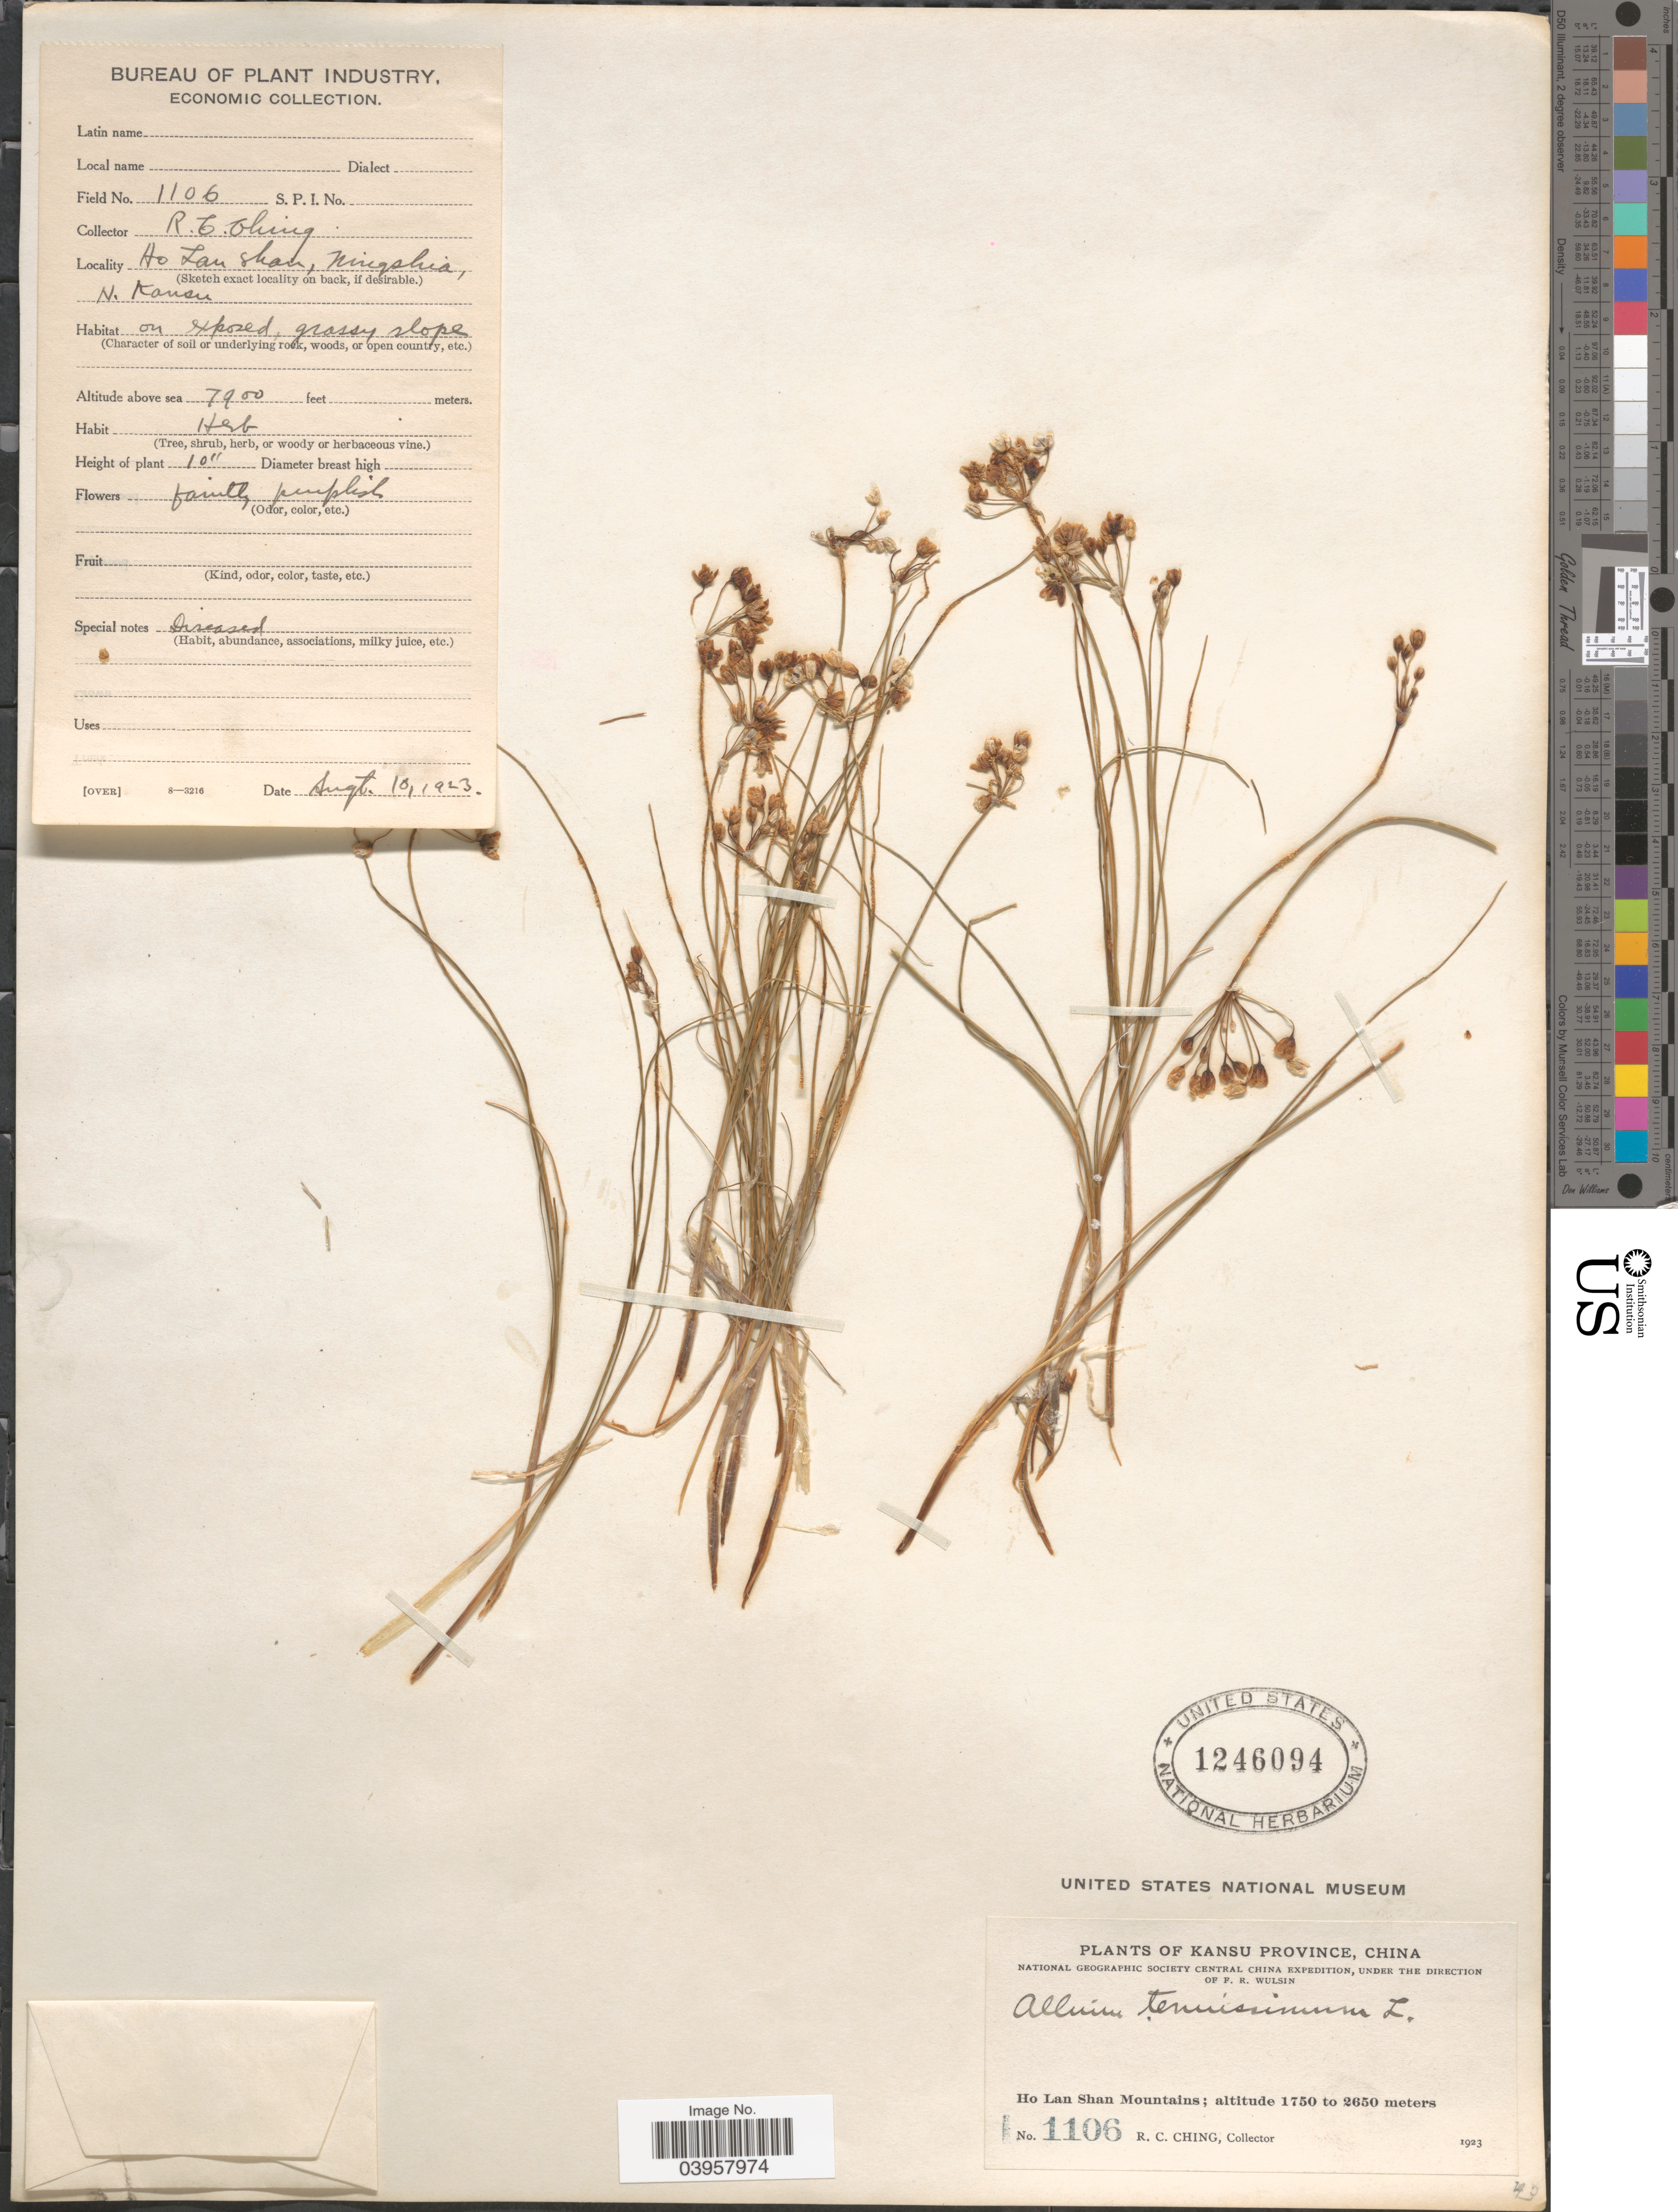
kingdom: Plantae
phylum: Tracheophyta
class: Liliopsida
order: Asparagales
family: Amaryllidaceae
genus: Allium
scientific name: Allium tenuissimum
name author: L.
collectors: R. C. Ching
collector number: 1106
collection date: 1923-08-10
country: China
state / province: Gansu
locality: Ho Lan Shan, Mingshia, N. Kansu. Kansu Province. Ho Lan Shan Mountains.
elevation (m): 2408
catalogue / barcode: US 1246094